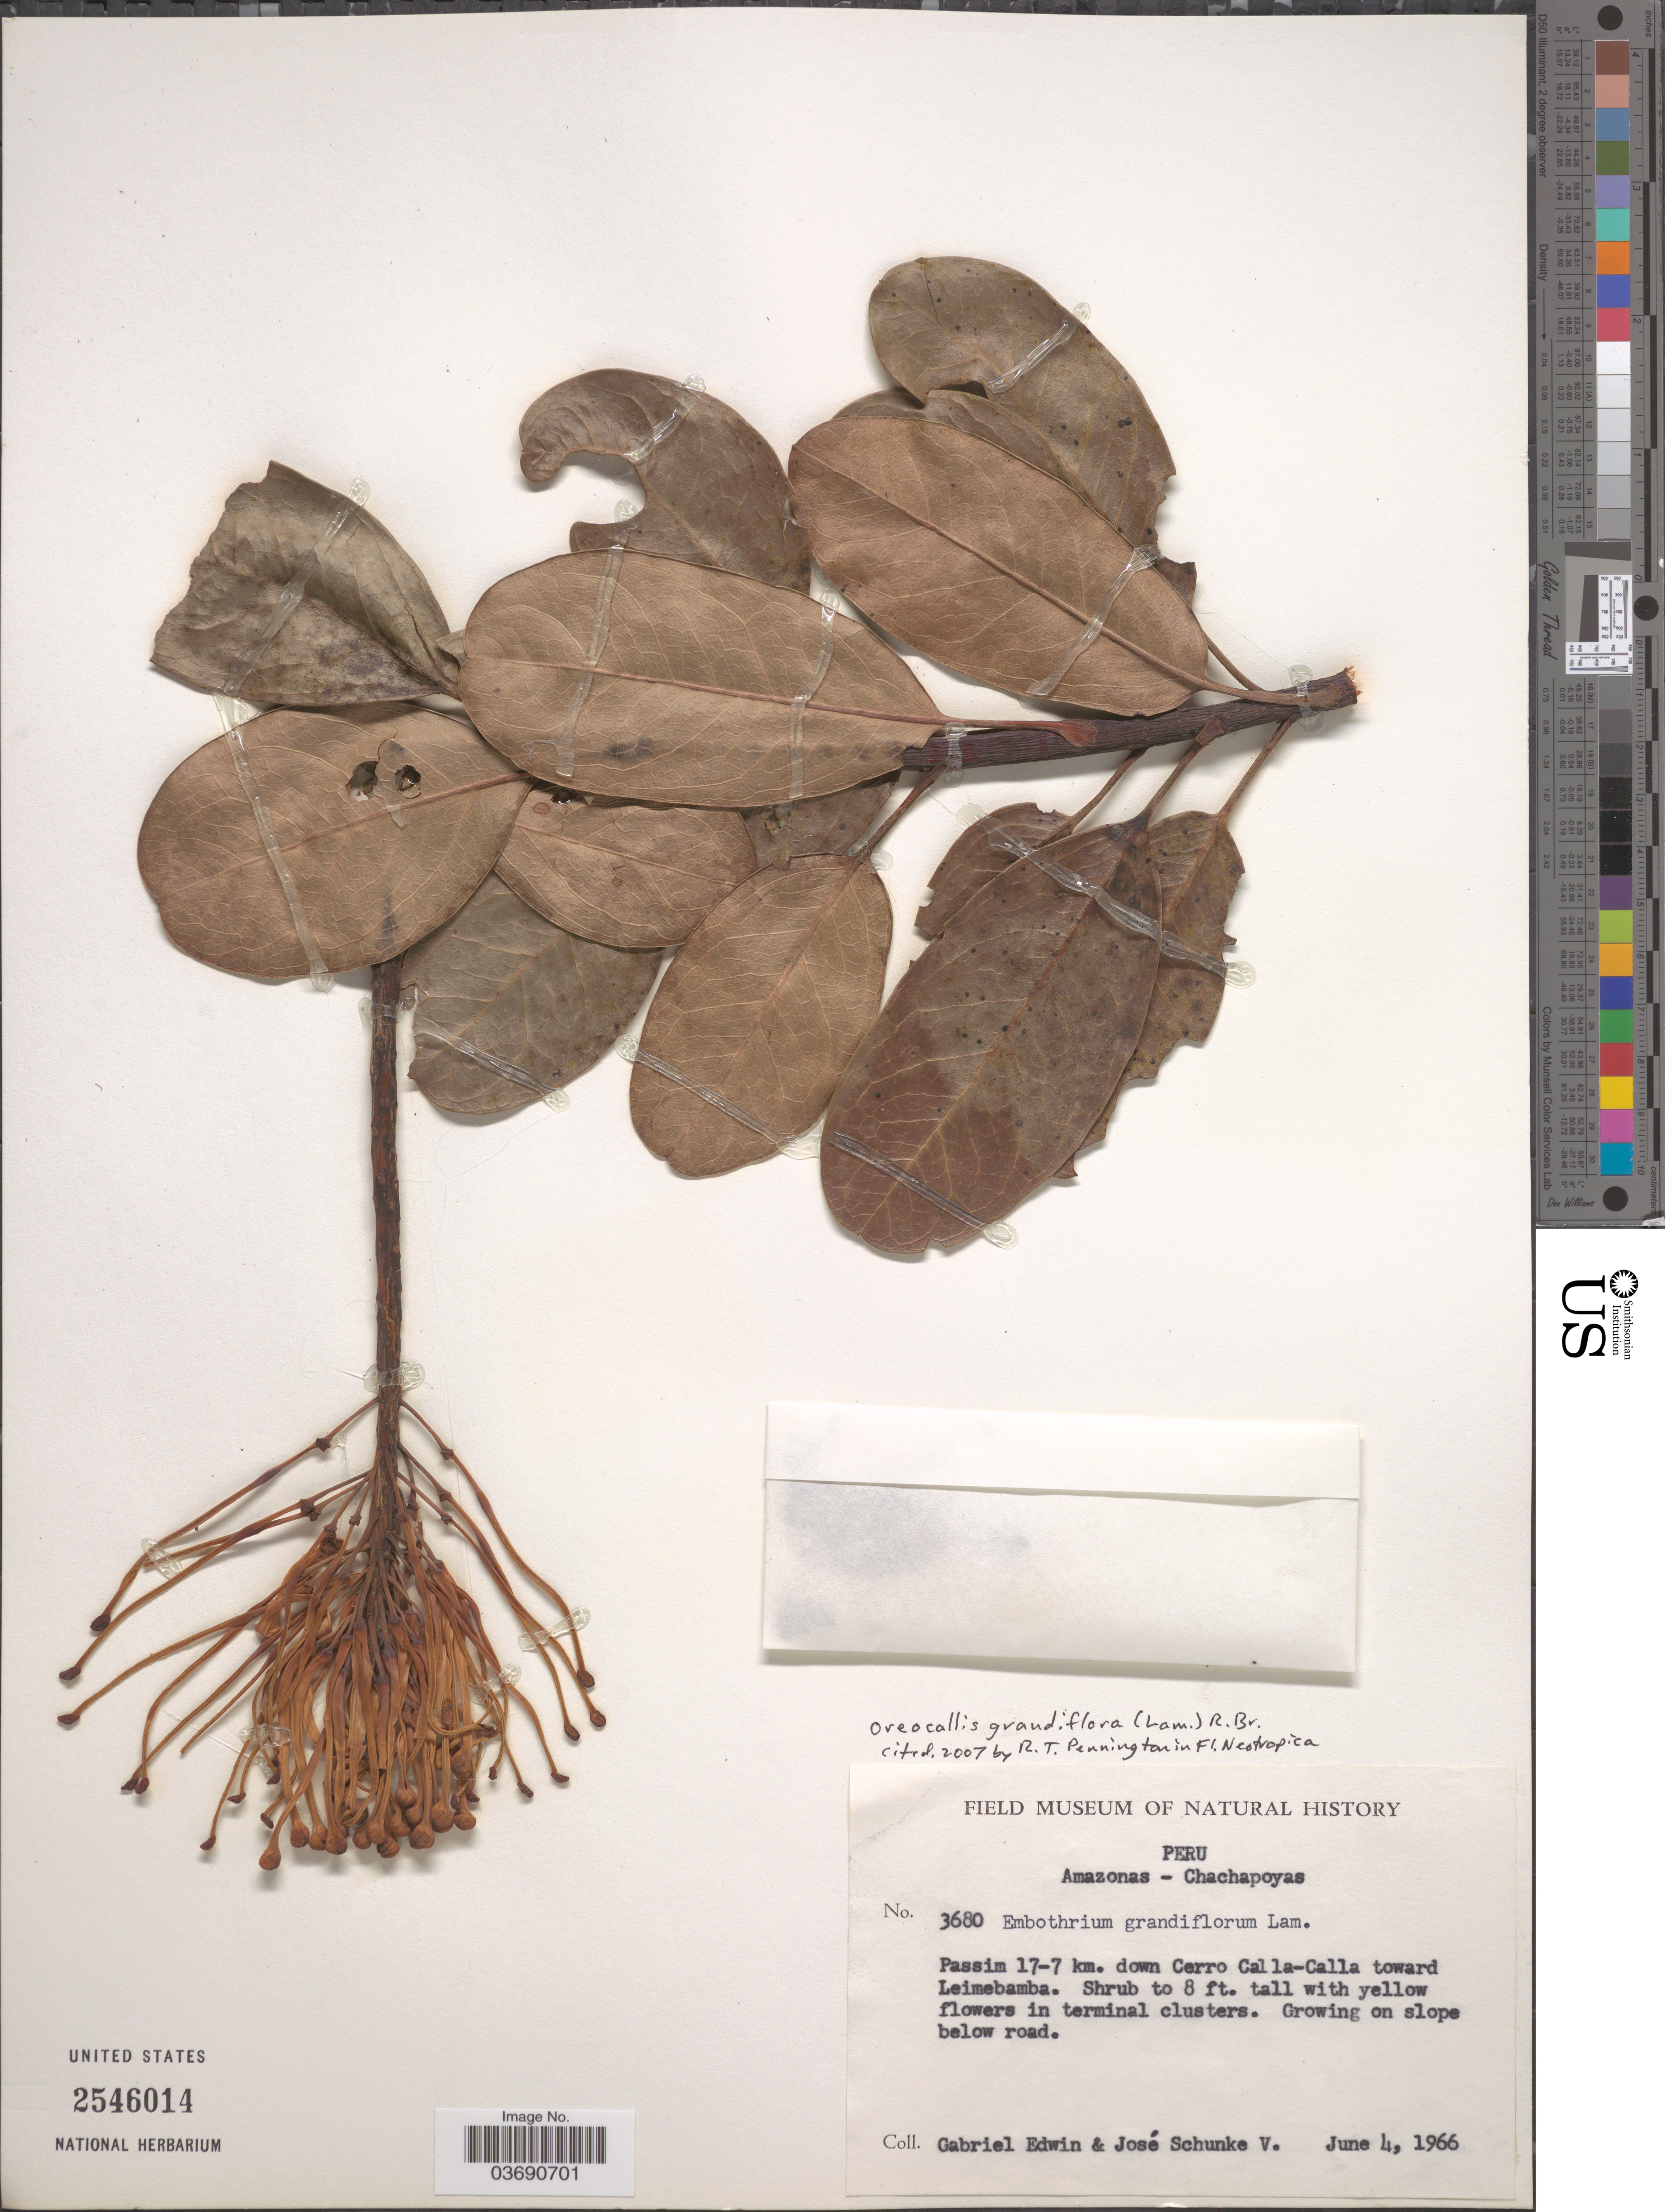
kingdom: Plantae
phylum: Tracheophyta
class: Magnoliopsida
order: Proteales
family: Proteaceae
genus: Oreocallis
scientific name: Oreocallis grandiflora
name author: (Lam.) R. Br.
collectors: G. Edwin & J. Schunke Vigo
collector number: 3680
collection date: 1966-06-04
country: Peru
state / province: Amazonas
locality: Amazonas - Chachapoyas. Passim 17-7 km. down Cerro Calla-Calla toward Leimebamba.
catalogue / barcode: US 2546014